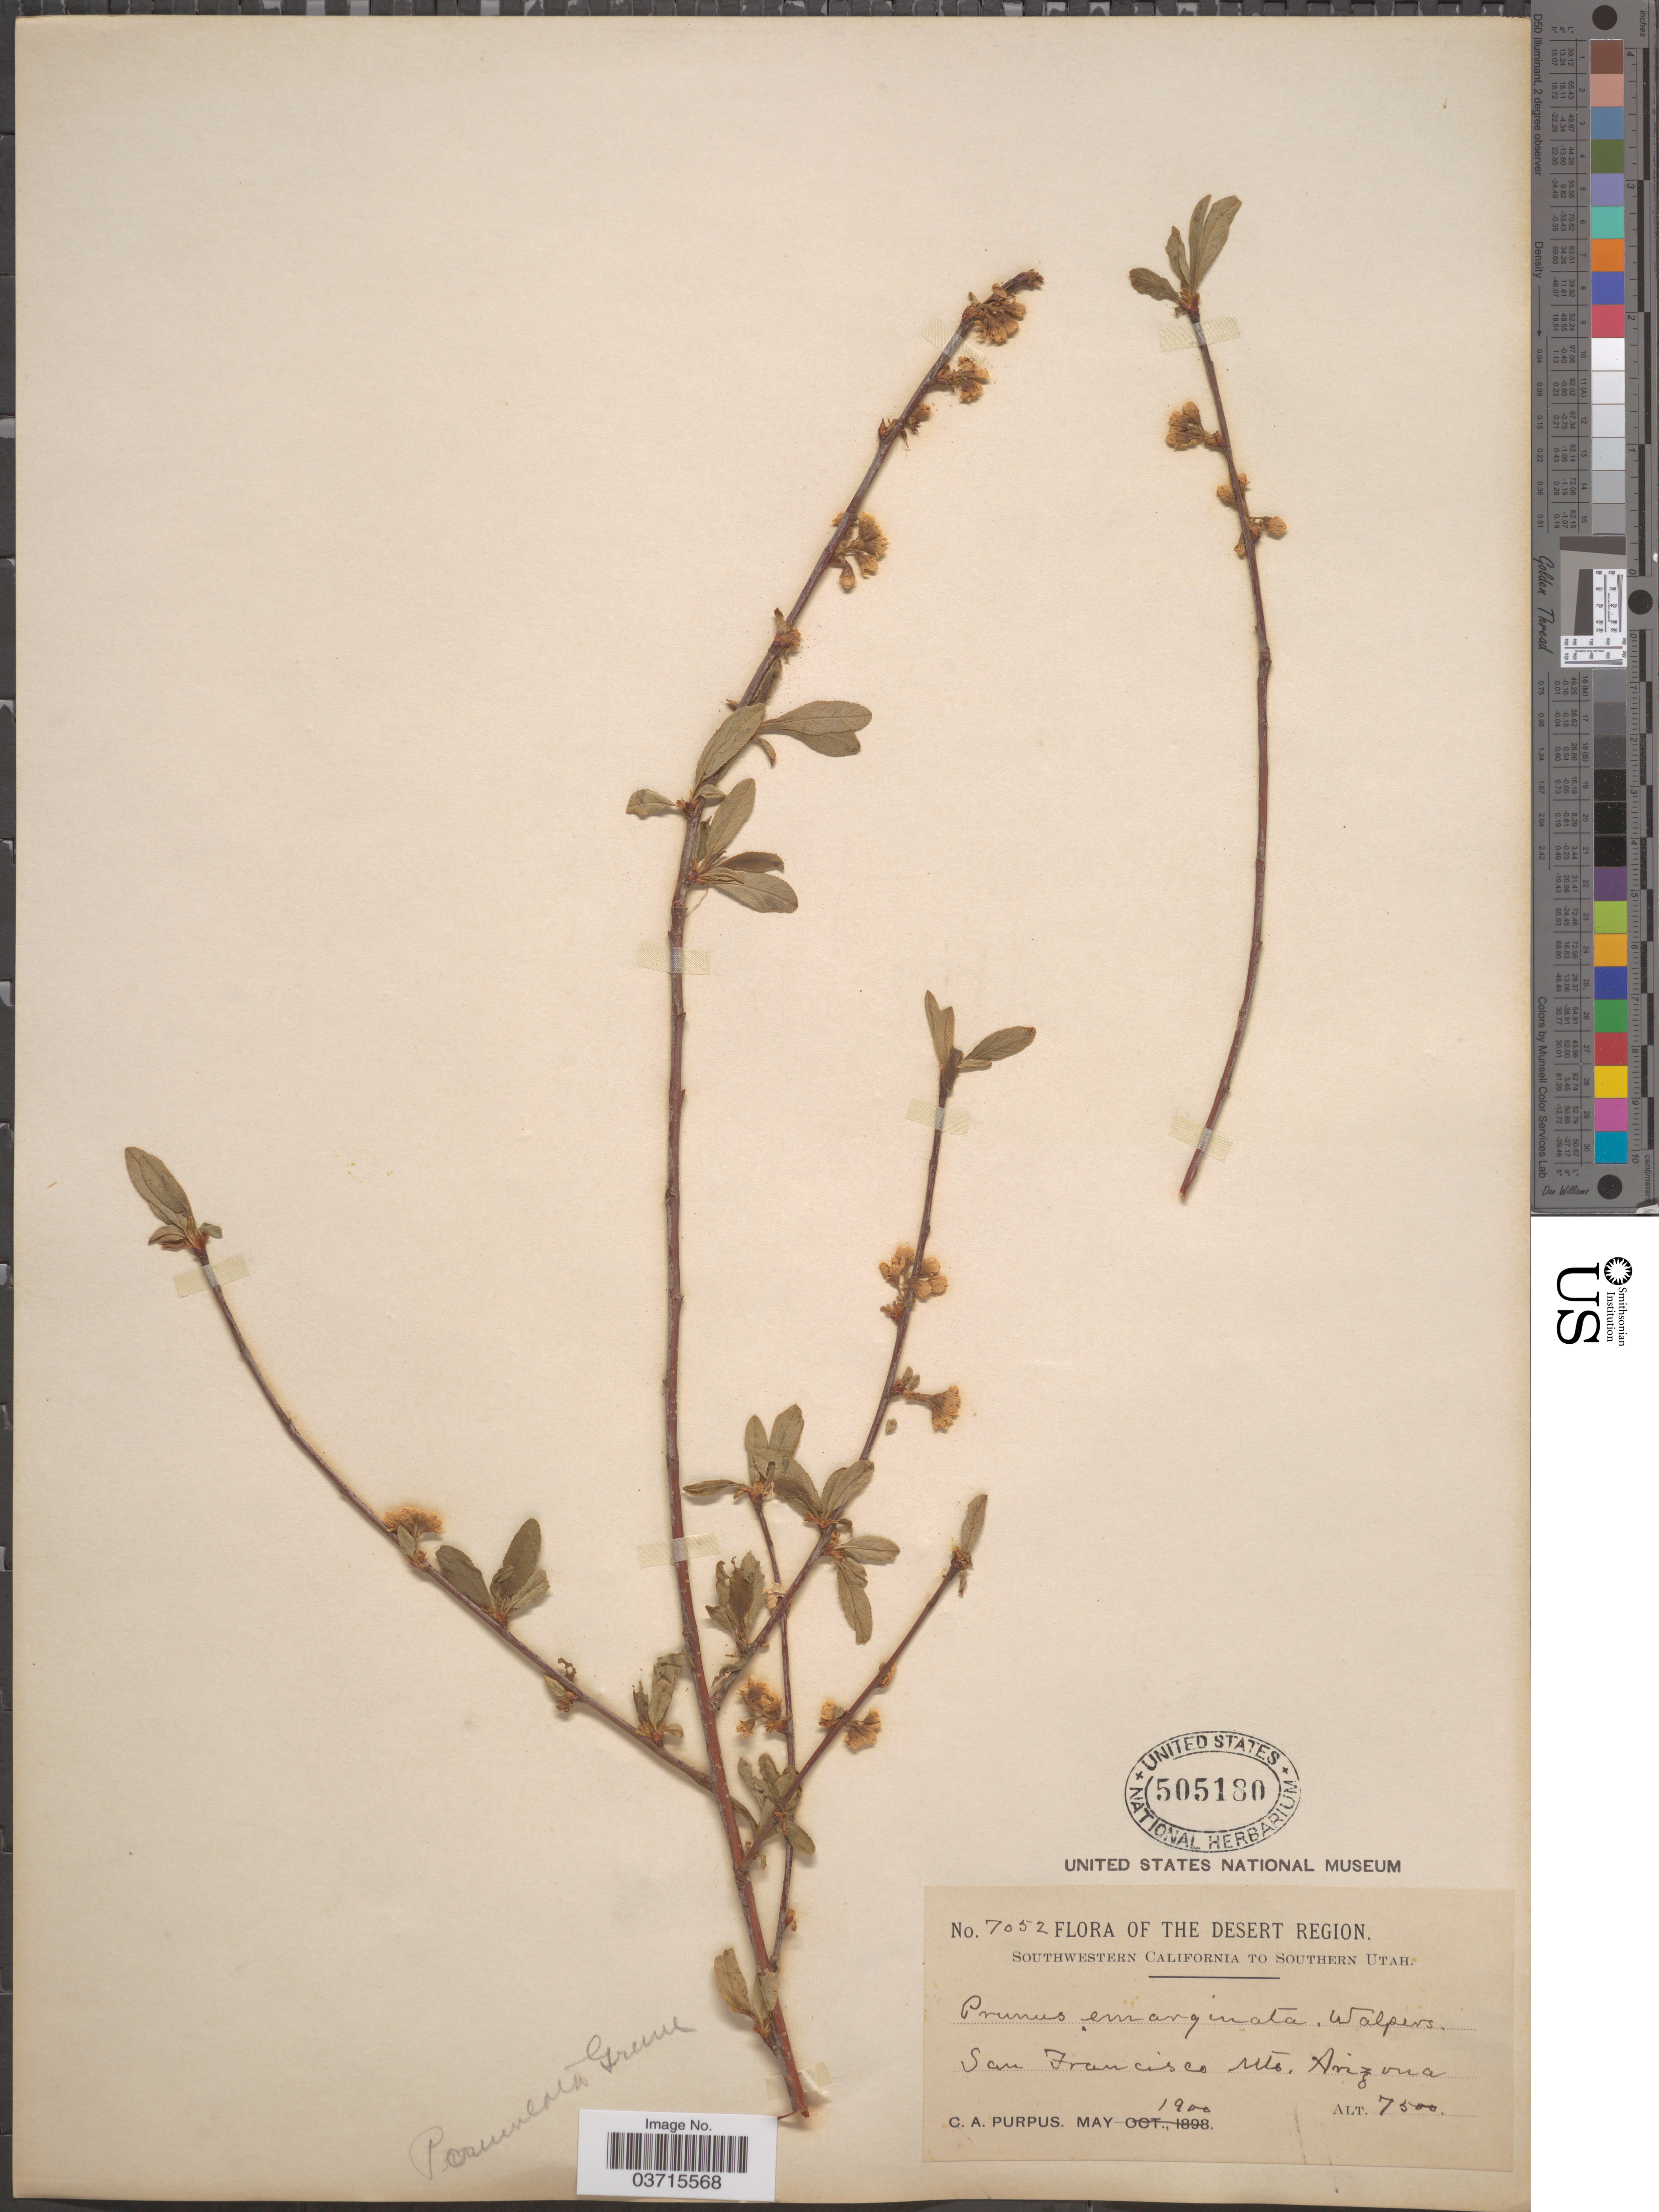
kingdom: Plantae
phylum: Tracheophyta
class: Magnoliopsida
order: Rosales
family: Rosaceae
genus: Prunus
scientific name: Prunus emarginata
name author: (Douglas ex Hook.) Eaton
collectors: C. A. Purpus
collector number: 7052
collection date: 1900-05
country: United States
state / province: Arizona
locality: The Desert Region. San Francisco Mts.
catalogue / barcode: US 505180